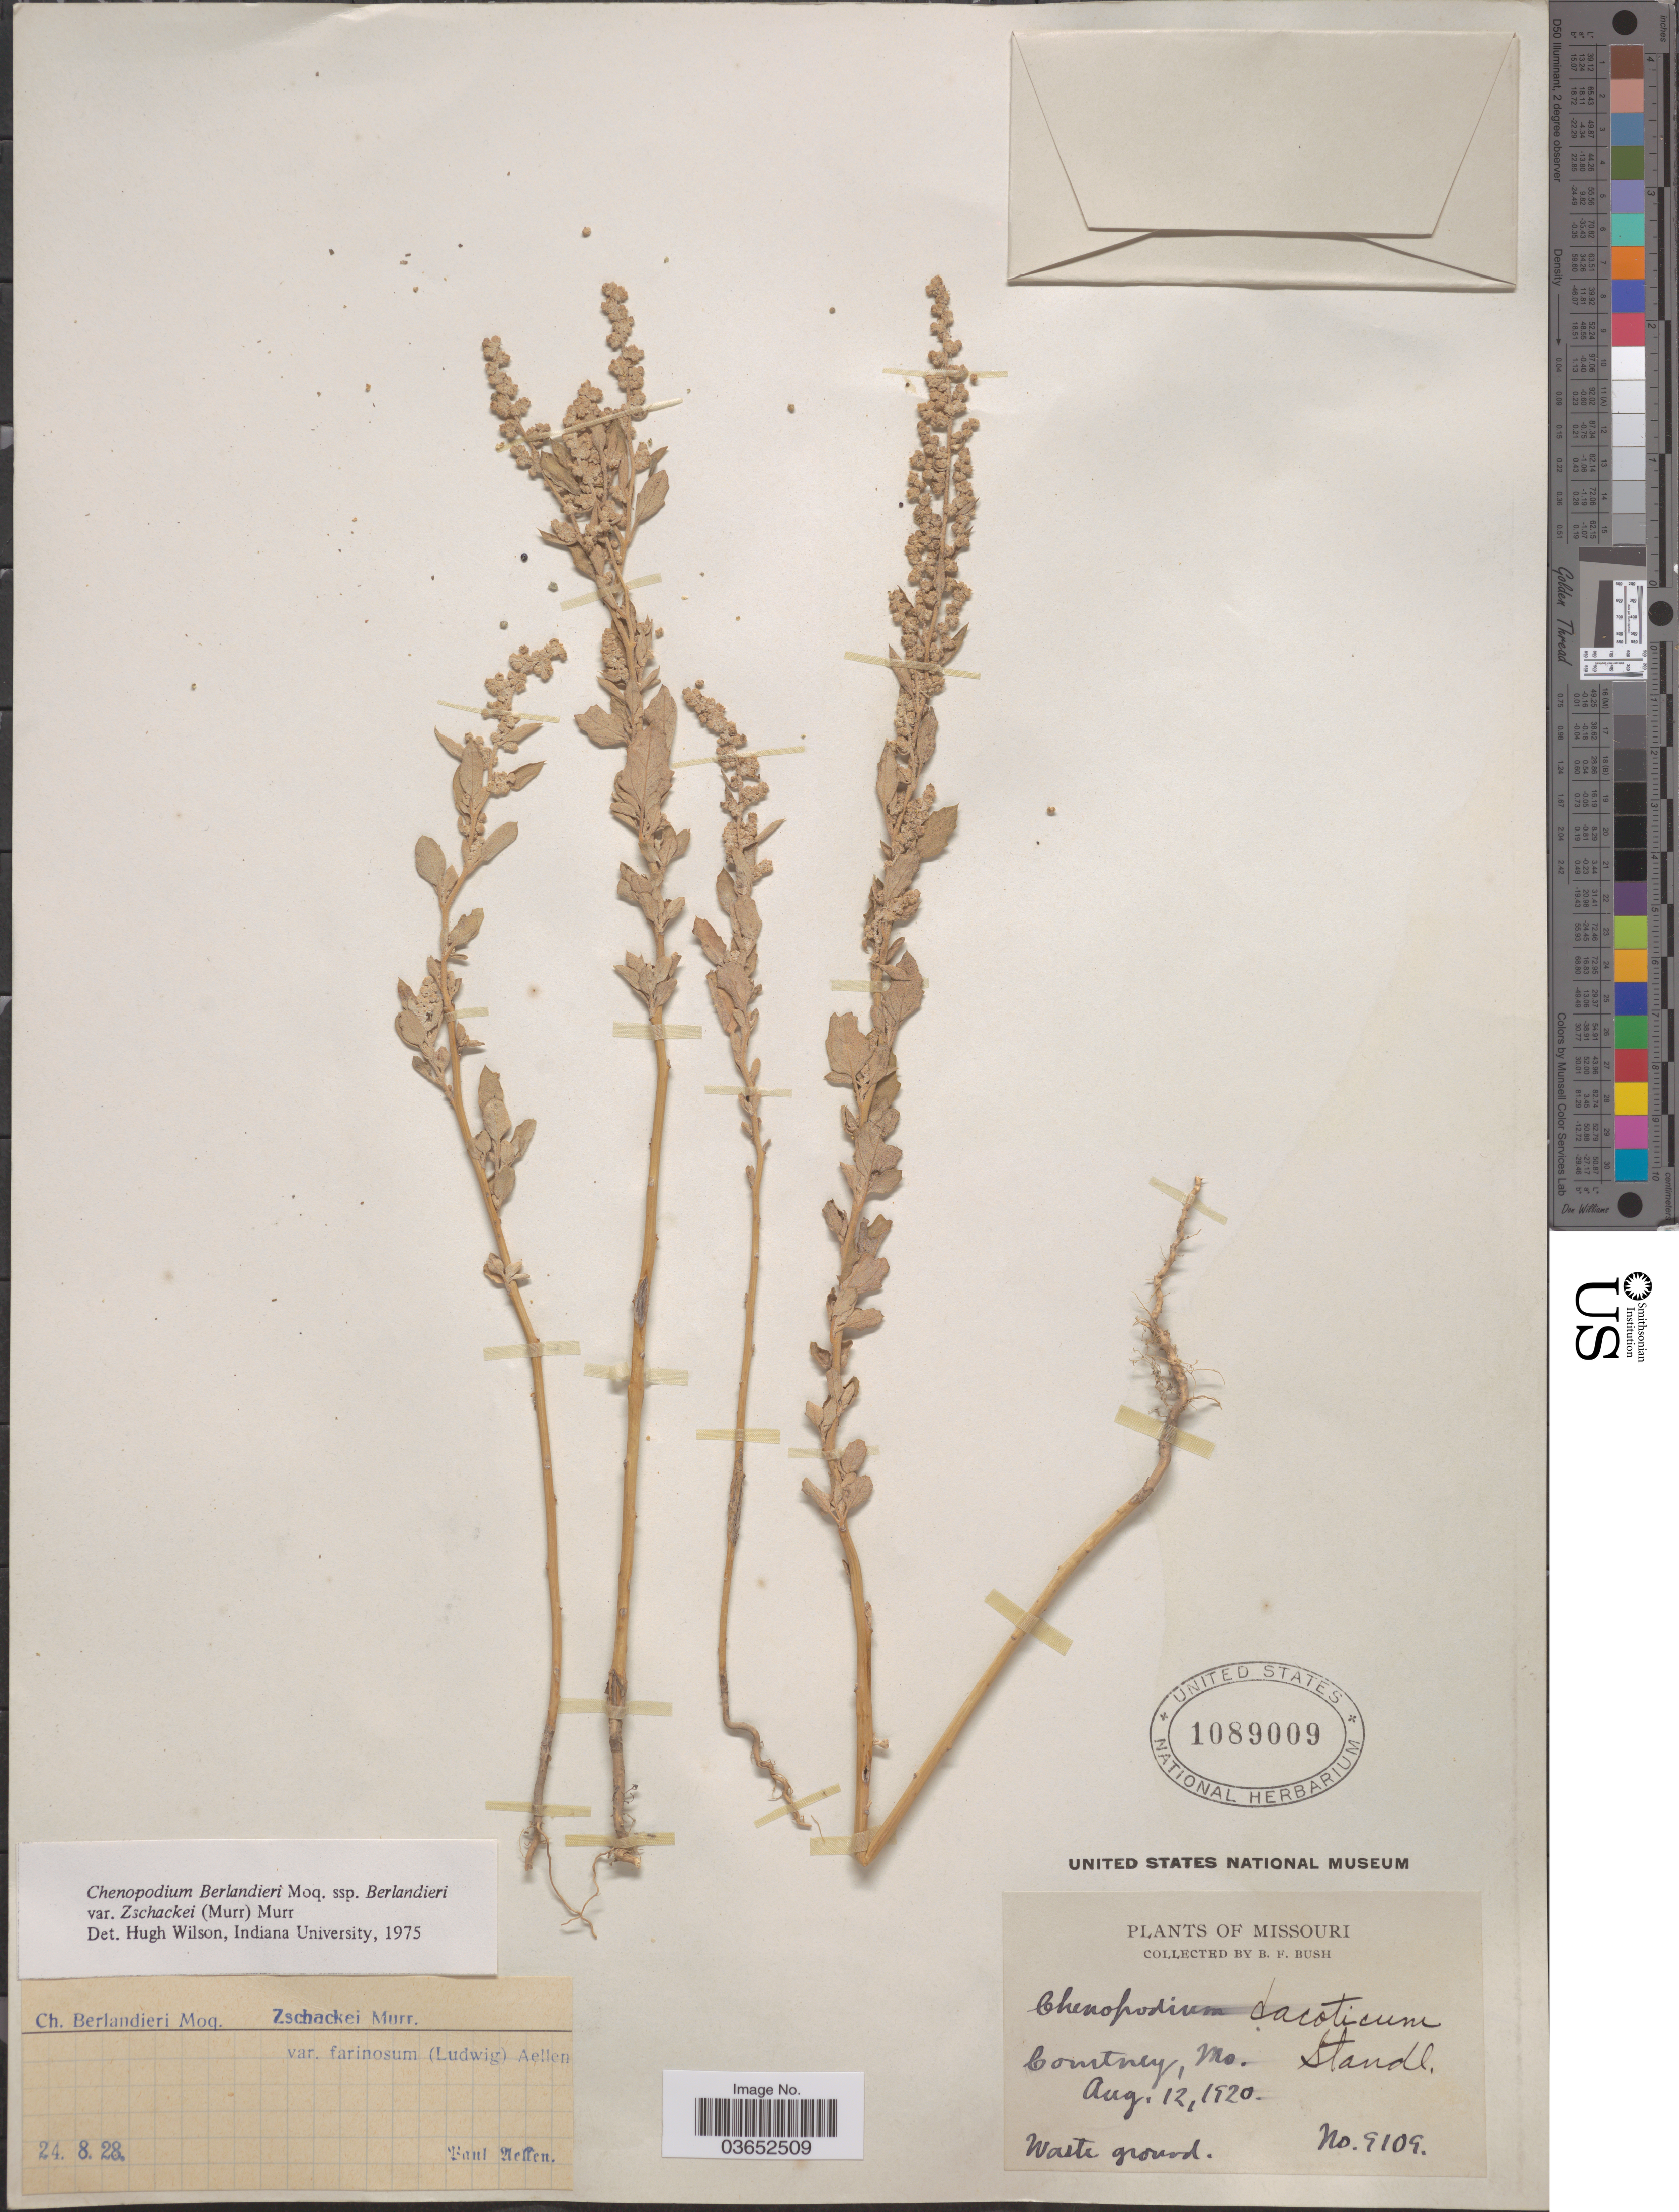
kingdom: Plantae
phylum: Tracheophyta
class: Magnoliopsida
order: Caryophyllales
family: Amaranthaceae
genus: Chenopodium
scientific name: Chenopodium berlandieri var. zschackei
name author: (Murr.) Murr.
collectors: B. F. Bush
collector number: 9109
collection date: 1920-08-12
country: United States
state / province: Missouri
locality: Courtney.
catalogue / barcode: US 1089009